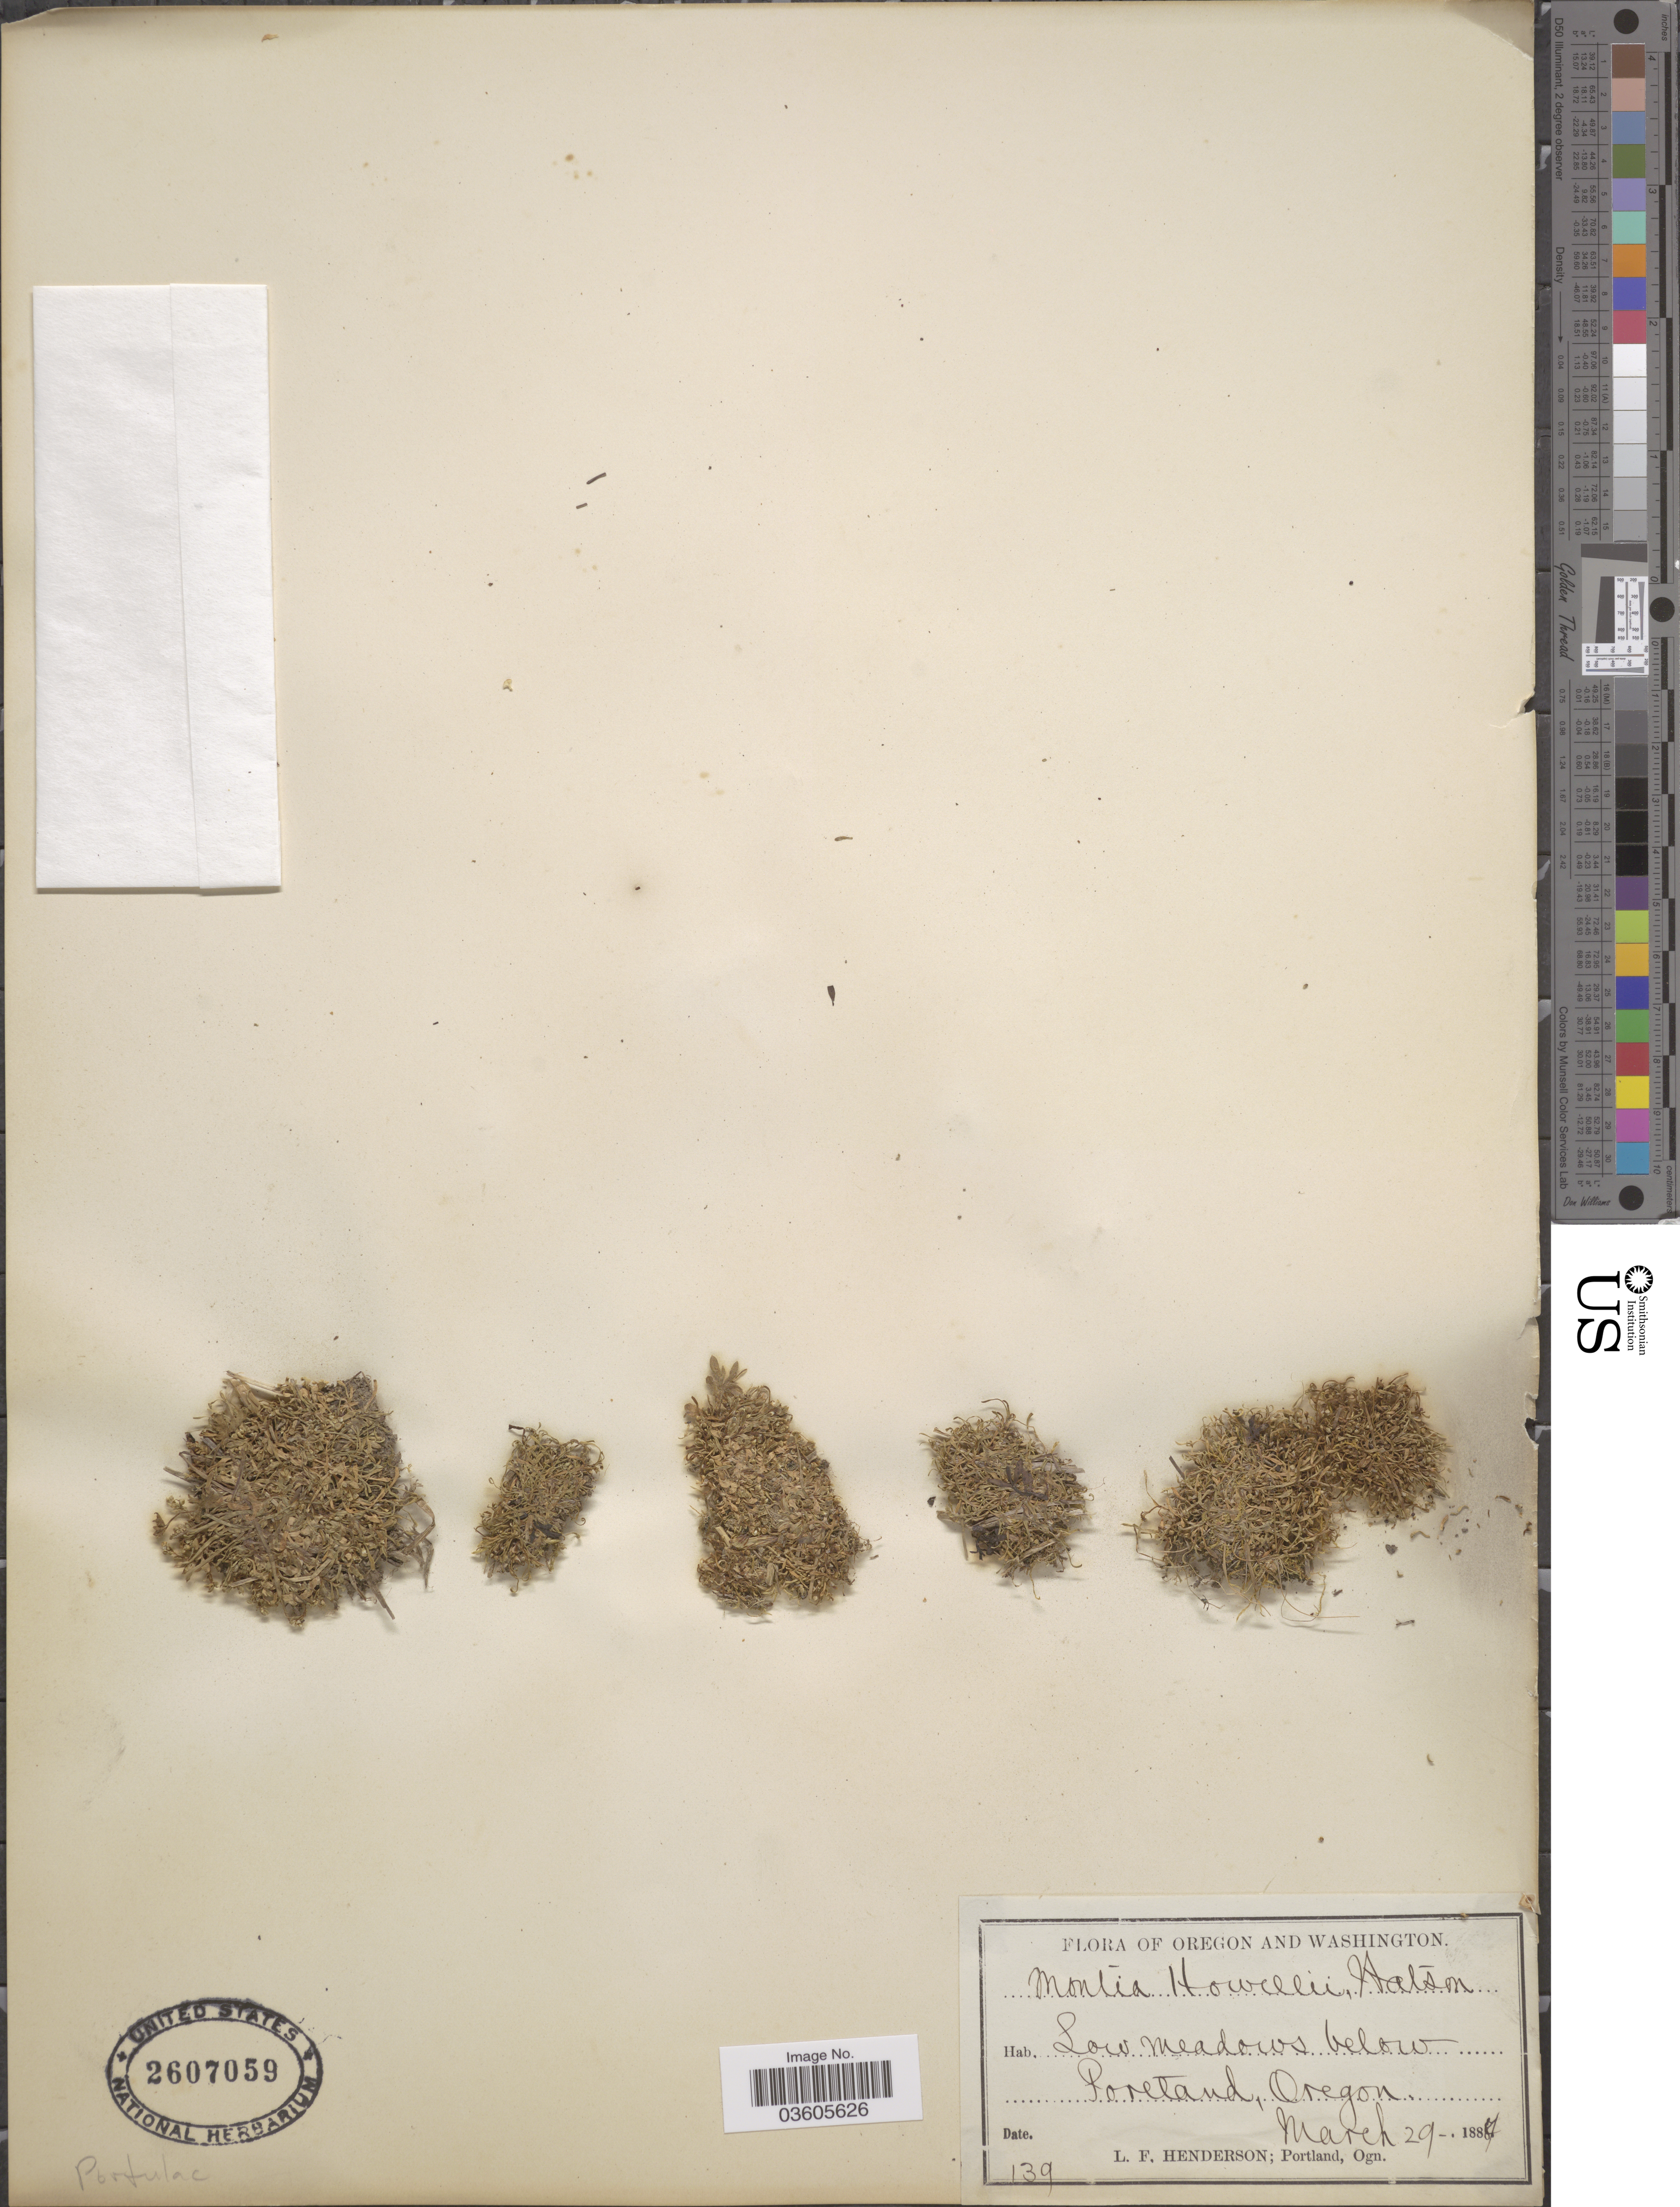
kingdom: Plantae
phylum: Tracheophyta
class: Magnoliopsida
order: Caryophyllales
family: Montiaceae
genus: Montia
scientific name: Montia hallii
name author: (A. Gray) Greene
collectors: L. Henderson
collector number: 139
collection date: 1887-03-29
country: United States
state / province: Oregon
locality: Low meadows below Portland.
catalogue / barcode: US 2607059